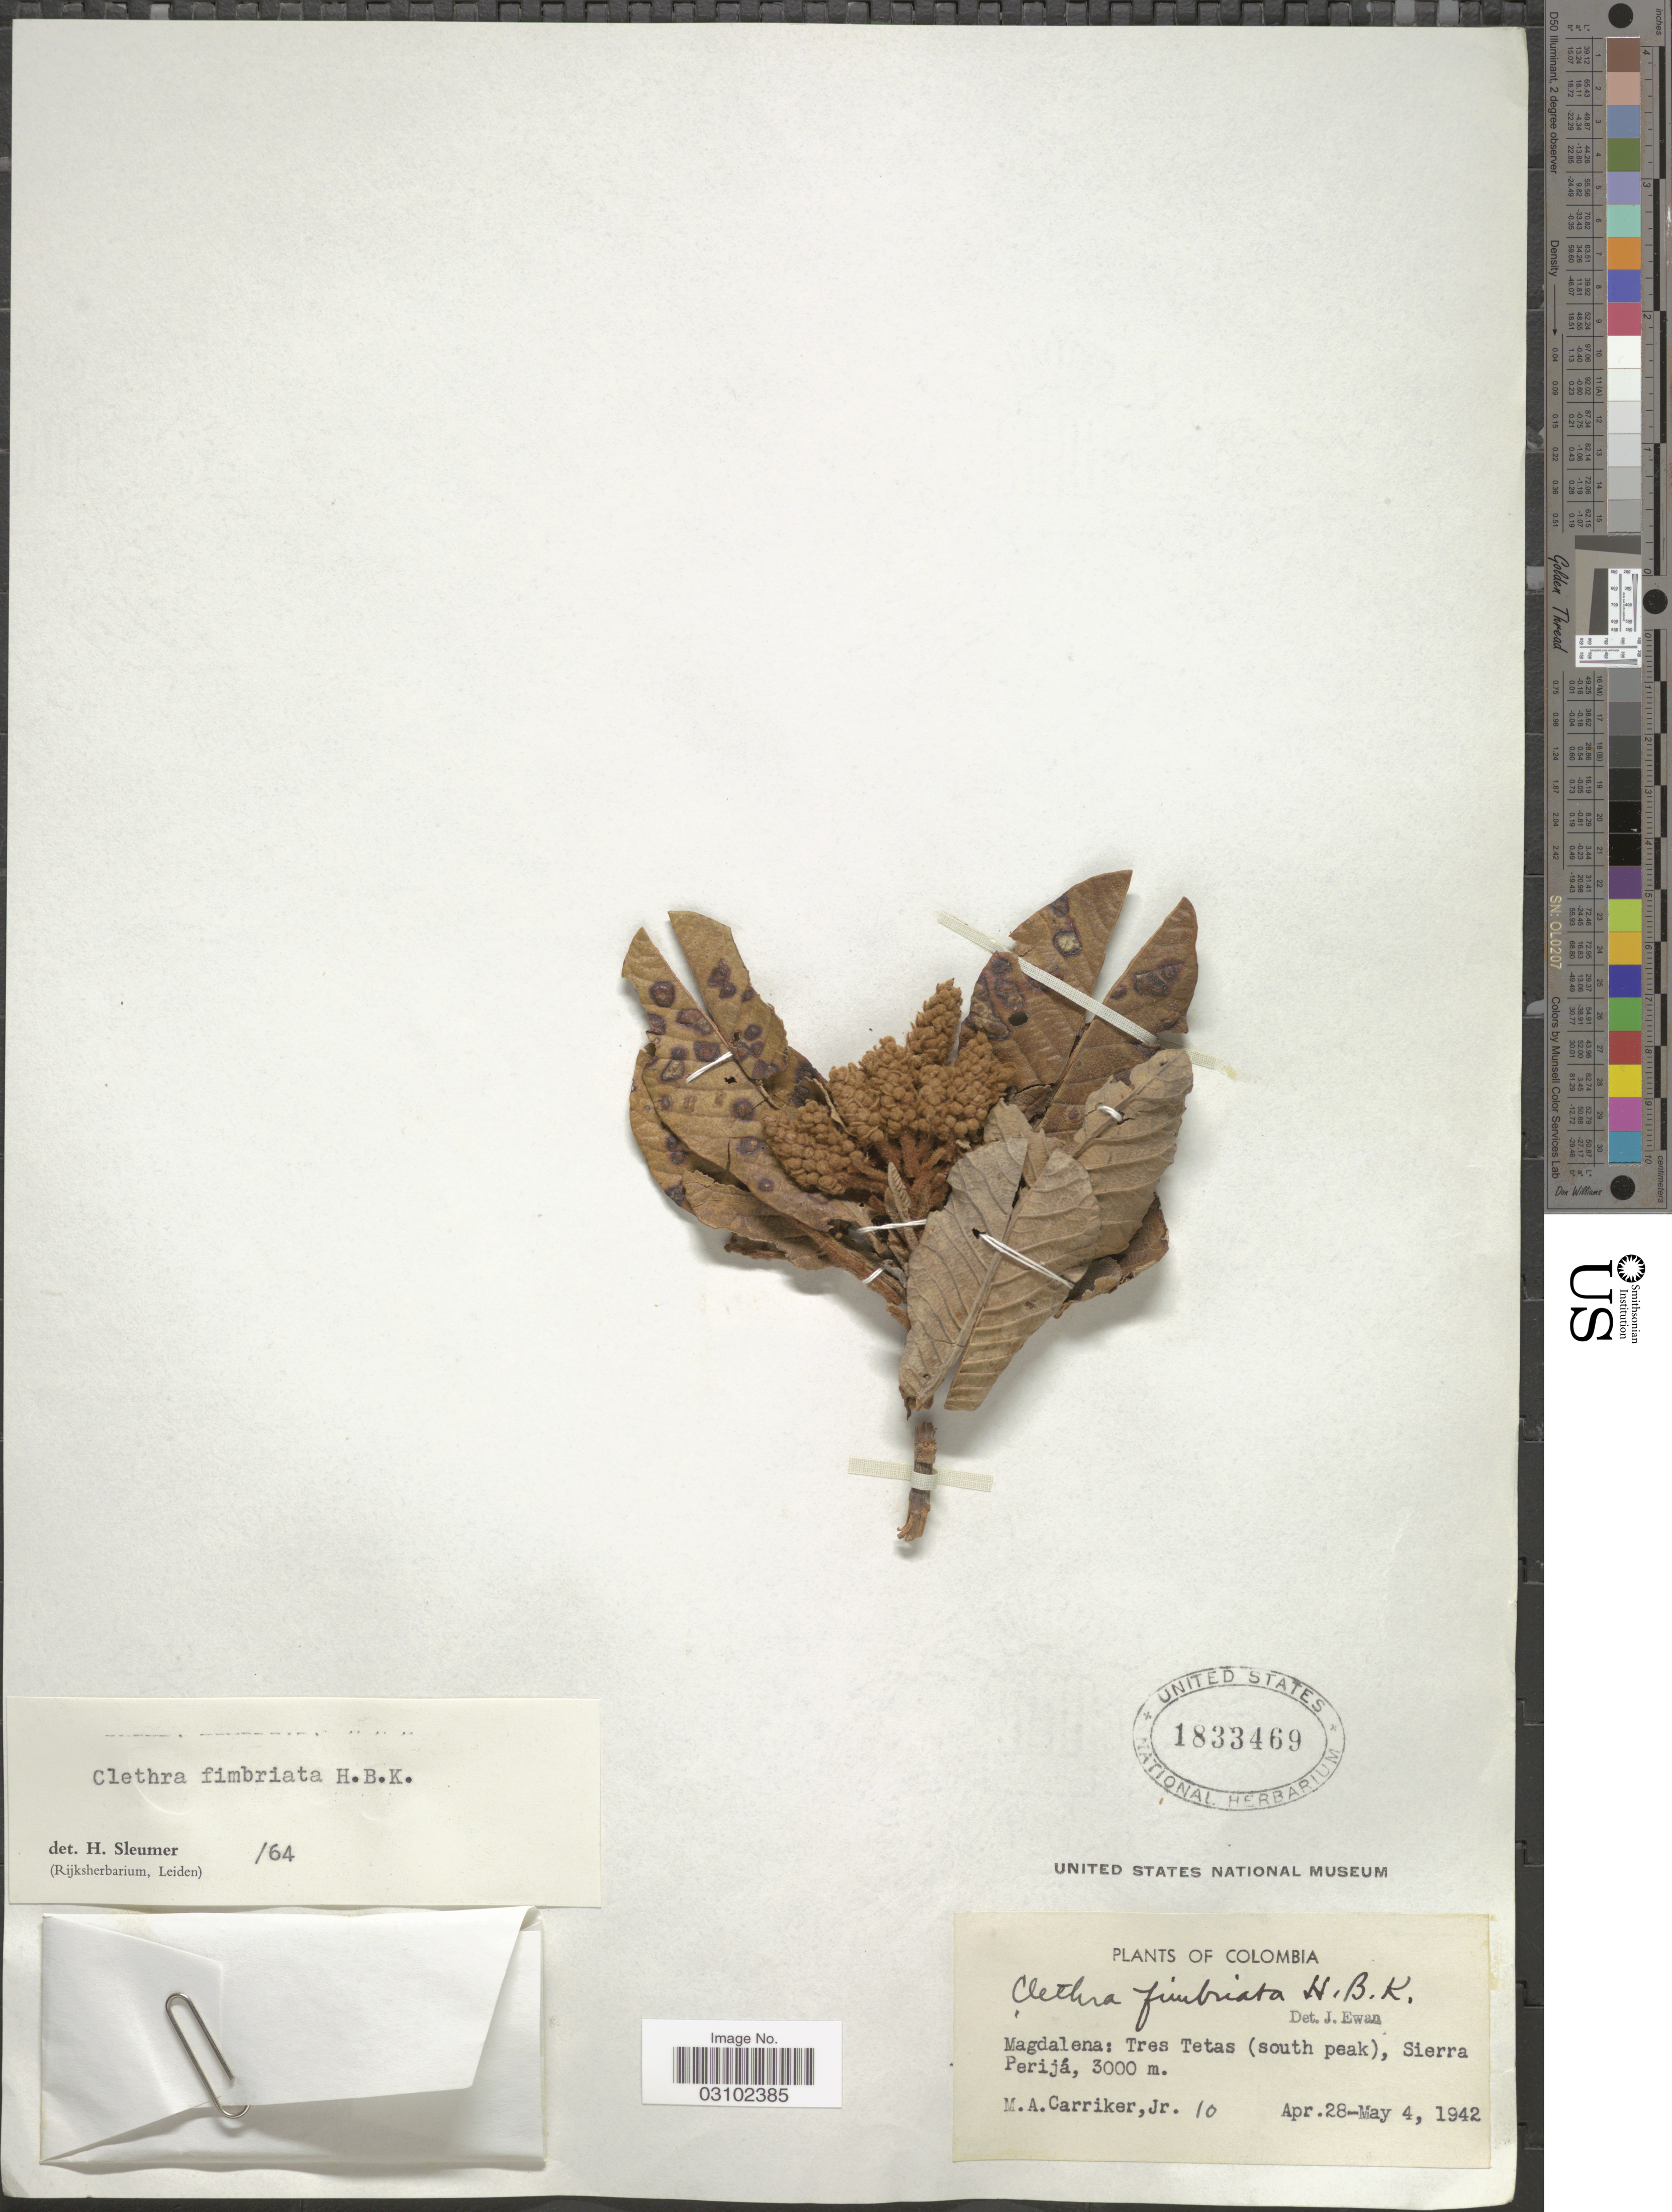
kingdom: Plantae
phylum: Tracheophyta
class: Magnoliopsida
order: Ericales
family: Clethraceae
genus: Clethra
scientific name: Clethra fimbriata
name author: Kunth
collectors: M. A. Carriker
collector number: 10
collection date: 1942-04-28/1942-05-04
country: Colombia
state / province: Magdalena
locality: Tres Tetas (south peak), Sierra Perijá.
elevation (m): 3000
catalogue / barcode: US 1833469